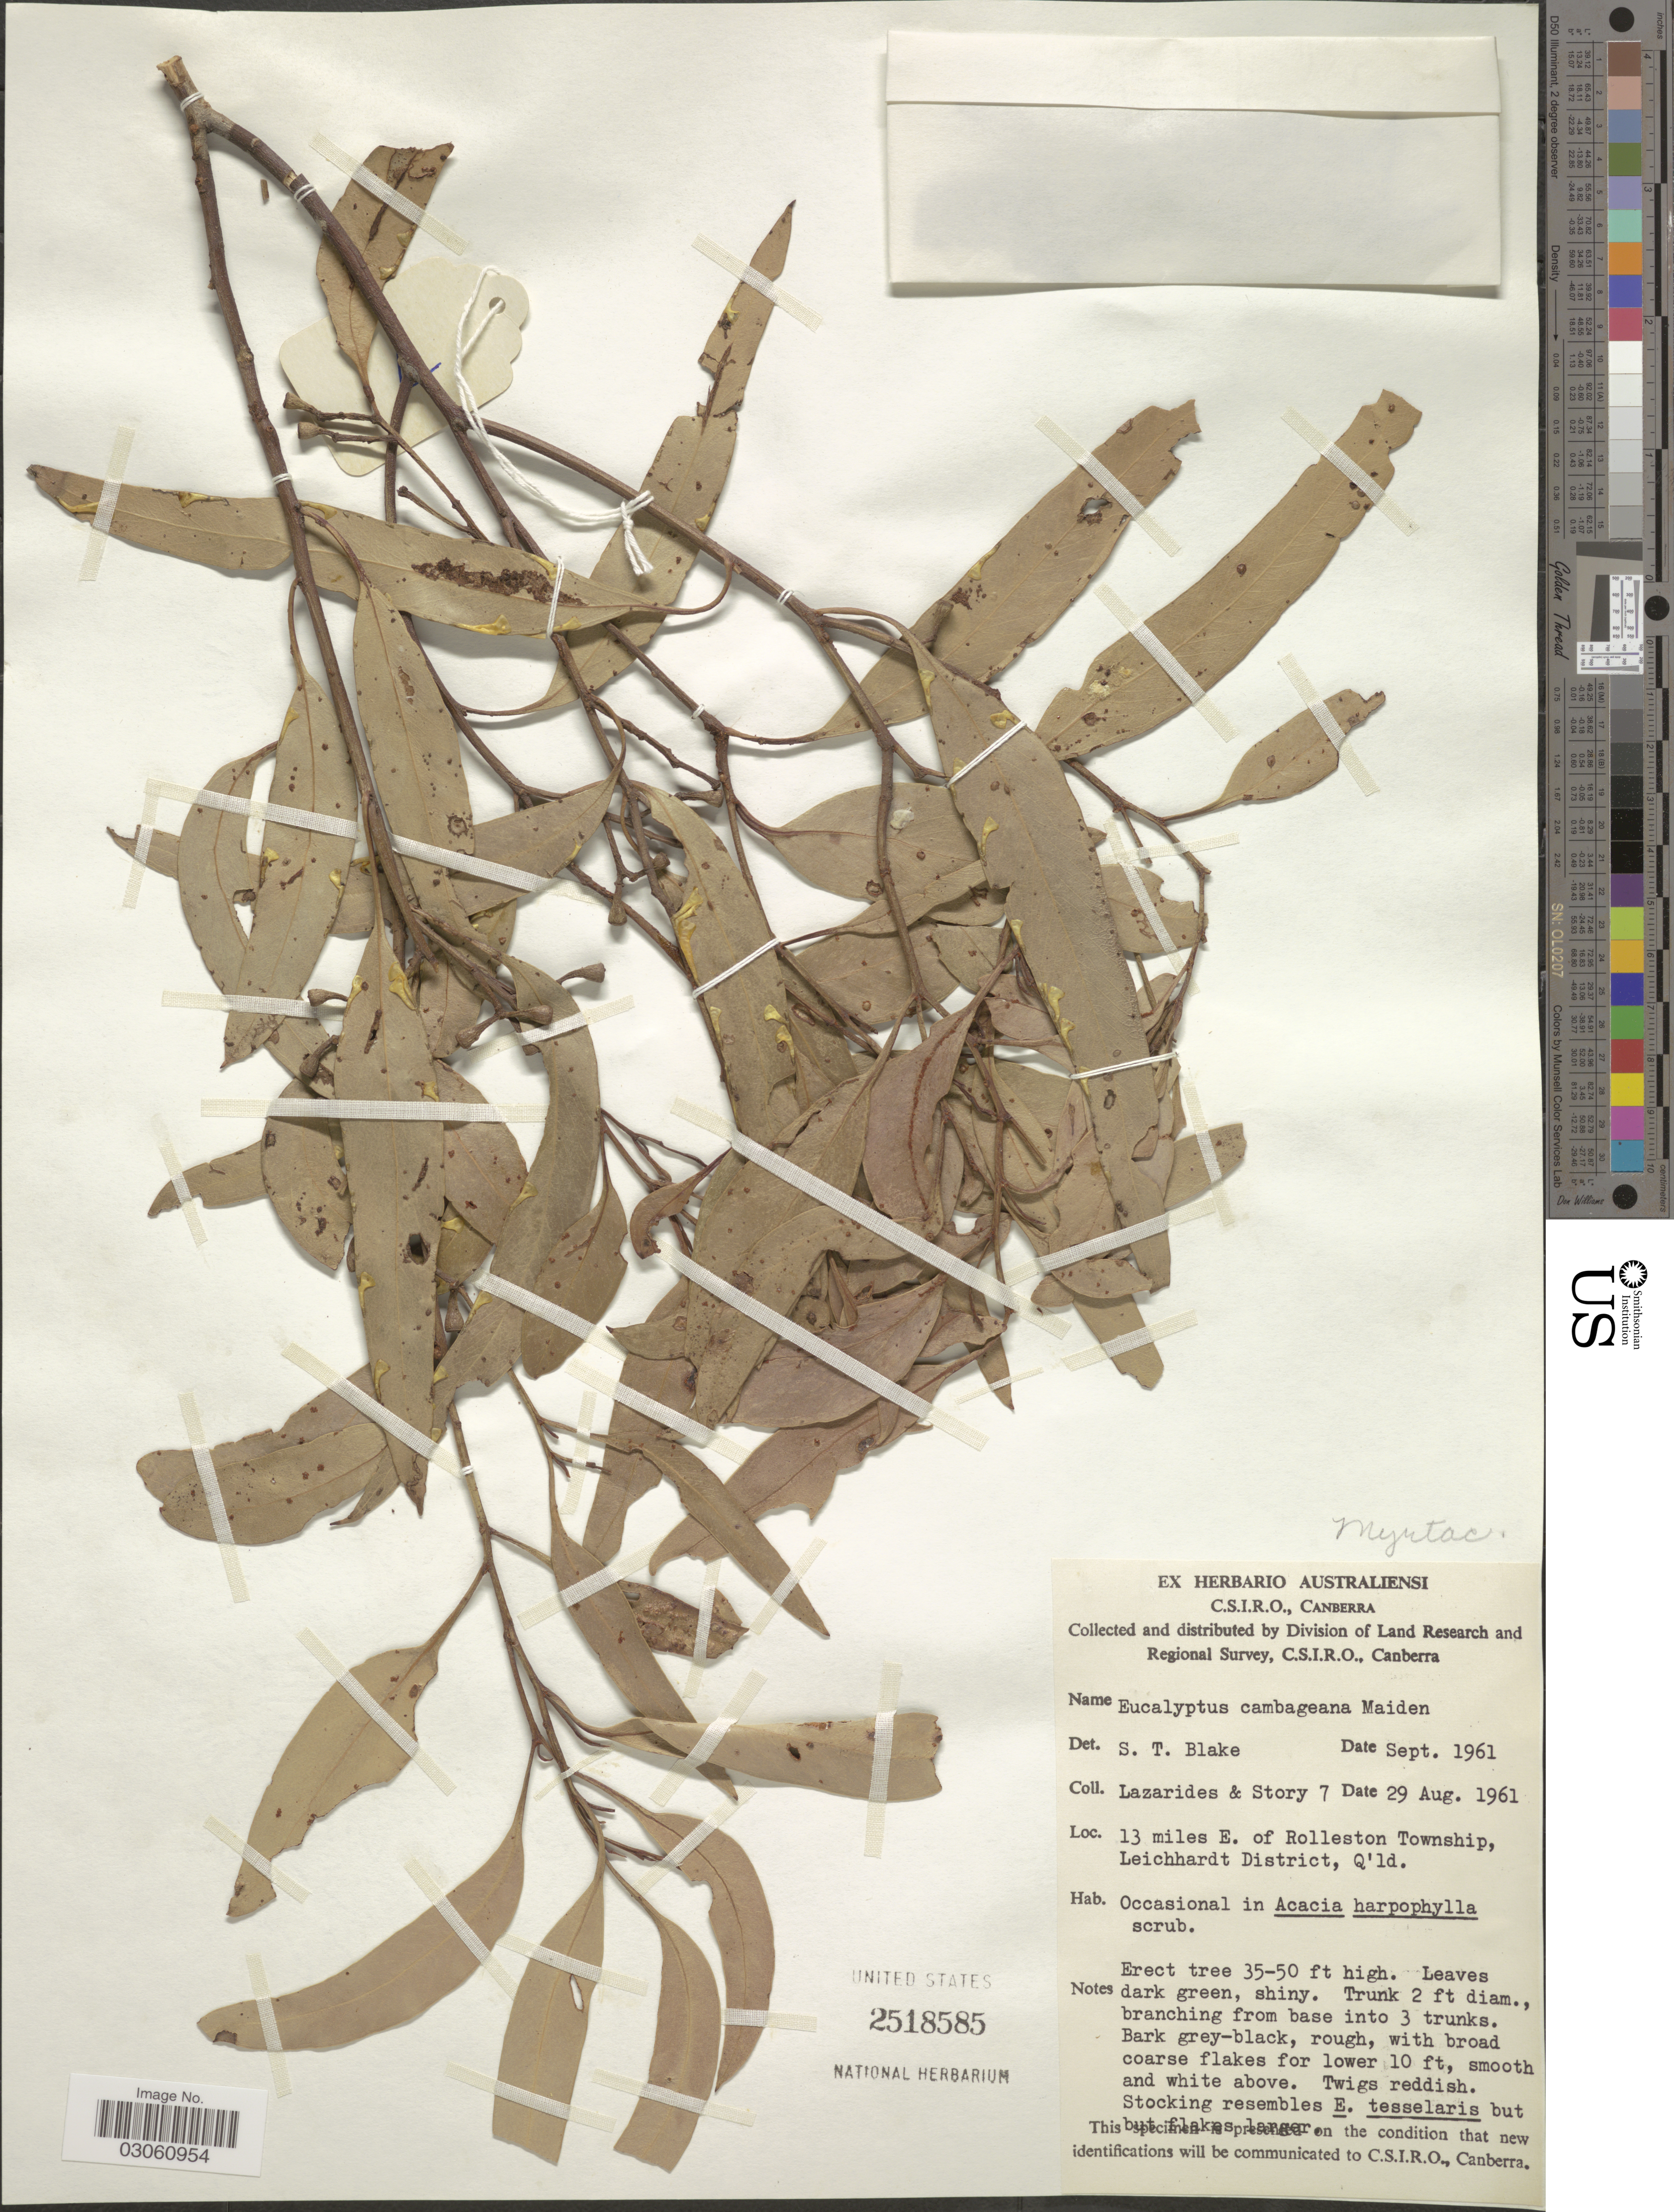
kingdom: Plantae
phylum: Tracheophyta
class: Magnoliopsida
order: Myrtales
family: Myrtaceae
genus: Eucalyptus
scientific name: Eucalyptus cambageana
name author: Maiden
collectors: M. Lazarides & -. Story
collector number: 7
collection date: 1961-08-29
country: Australia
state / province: Queensland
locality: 13 miles E. of Rolleston Township, Leichhardt District, Q'ld.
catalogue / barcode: US 2518585